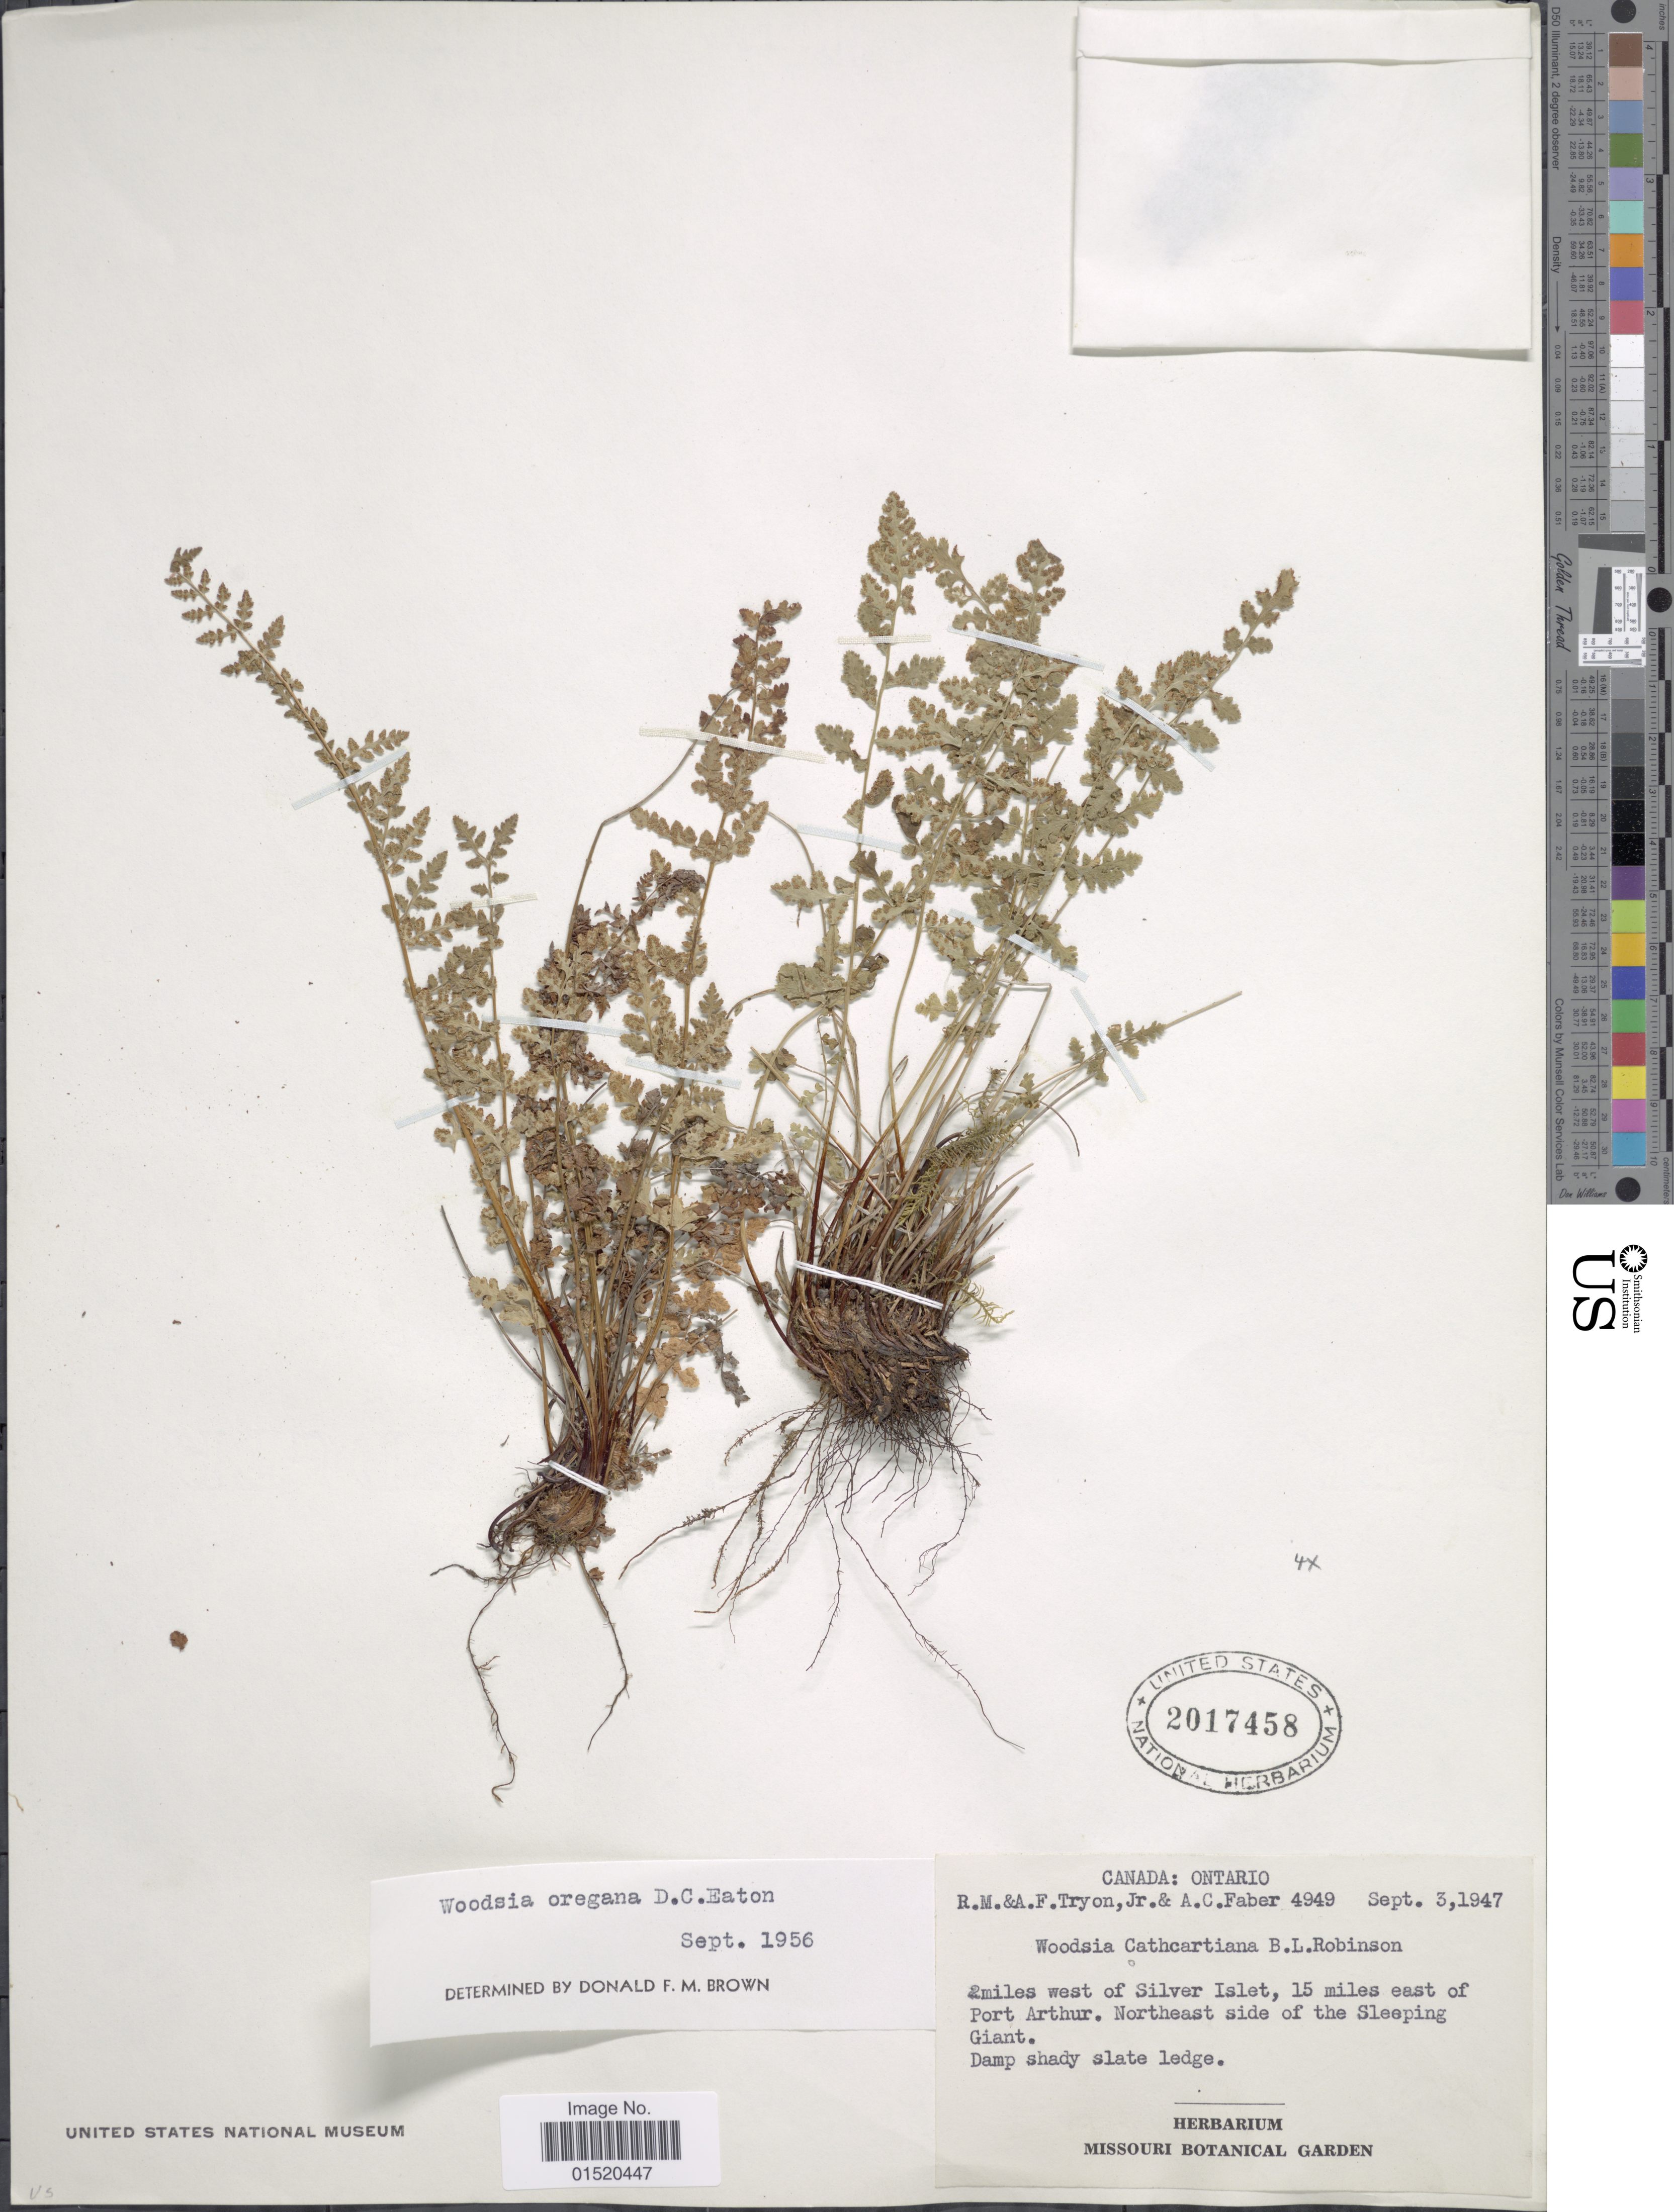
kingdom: Plantae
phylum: Tracheophyta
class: Polypodiopsida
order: Polypodiales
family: Woodsiaceae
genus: Woodsia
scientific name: Woodsia oregana var. cathcartiana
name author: (B.L. Rob.) C.V. Morton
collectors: R. M. Tryon, A. F. Tryon & A. Faber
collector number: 4949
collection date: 1947-09-03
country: Canada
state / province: Ontario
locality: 2miles west of Silver Islet, 15 miles east of Port Arthir. Northeast side of the Sleeping Giant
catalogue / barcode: US 2017458